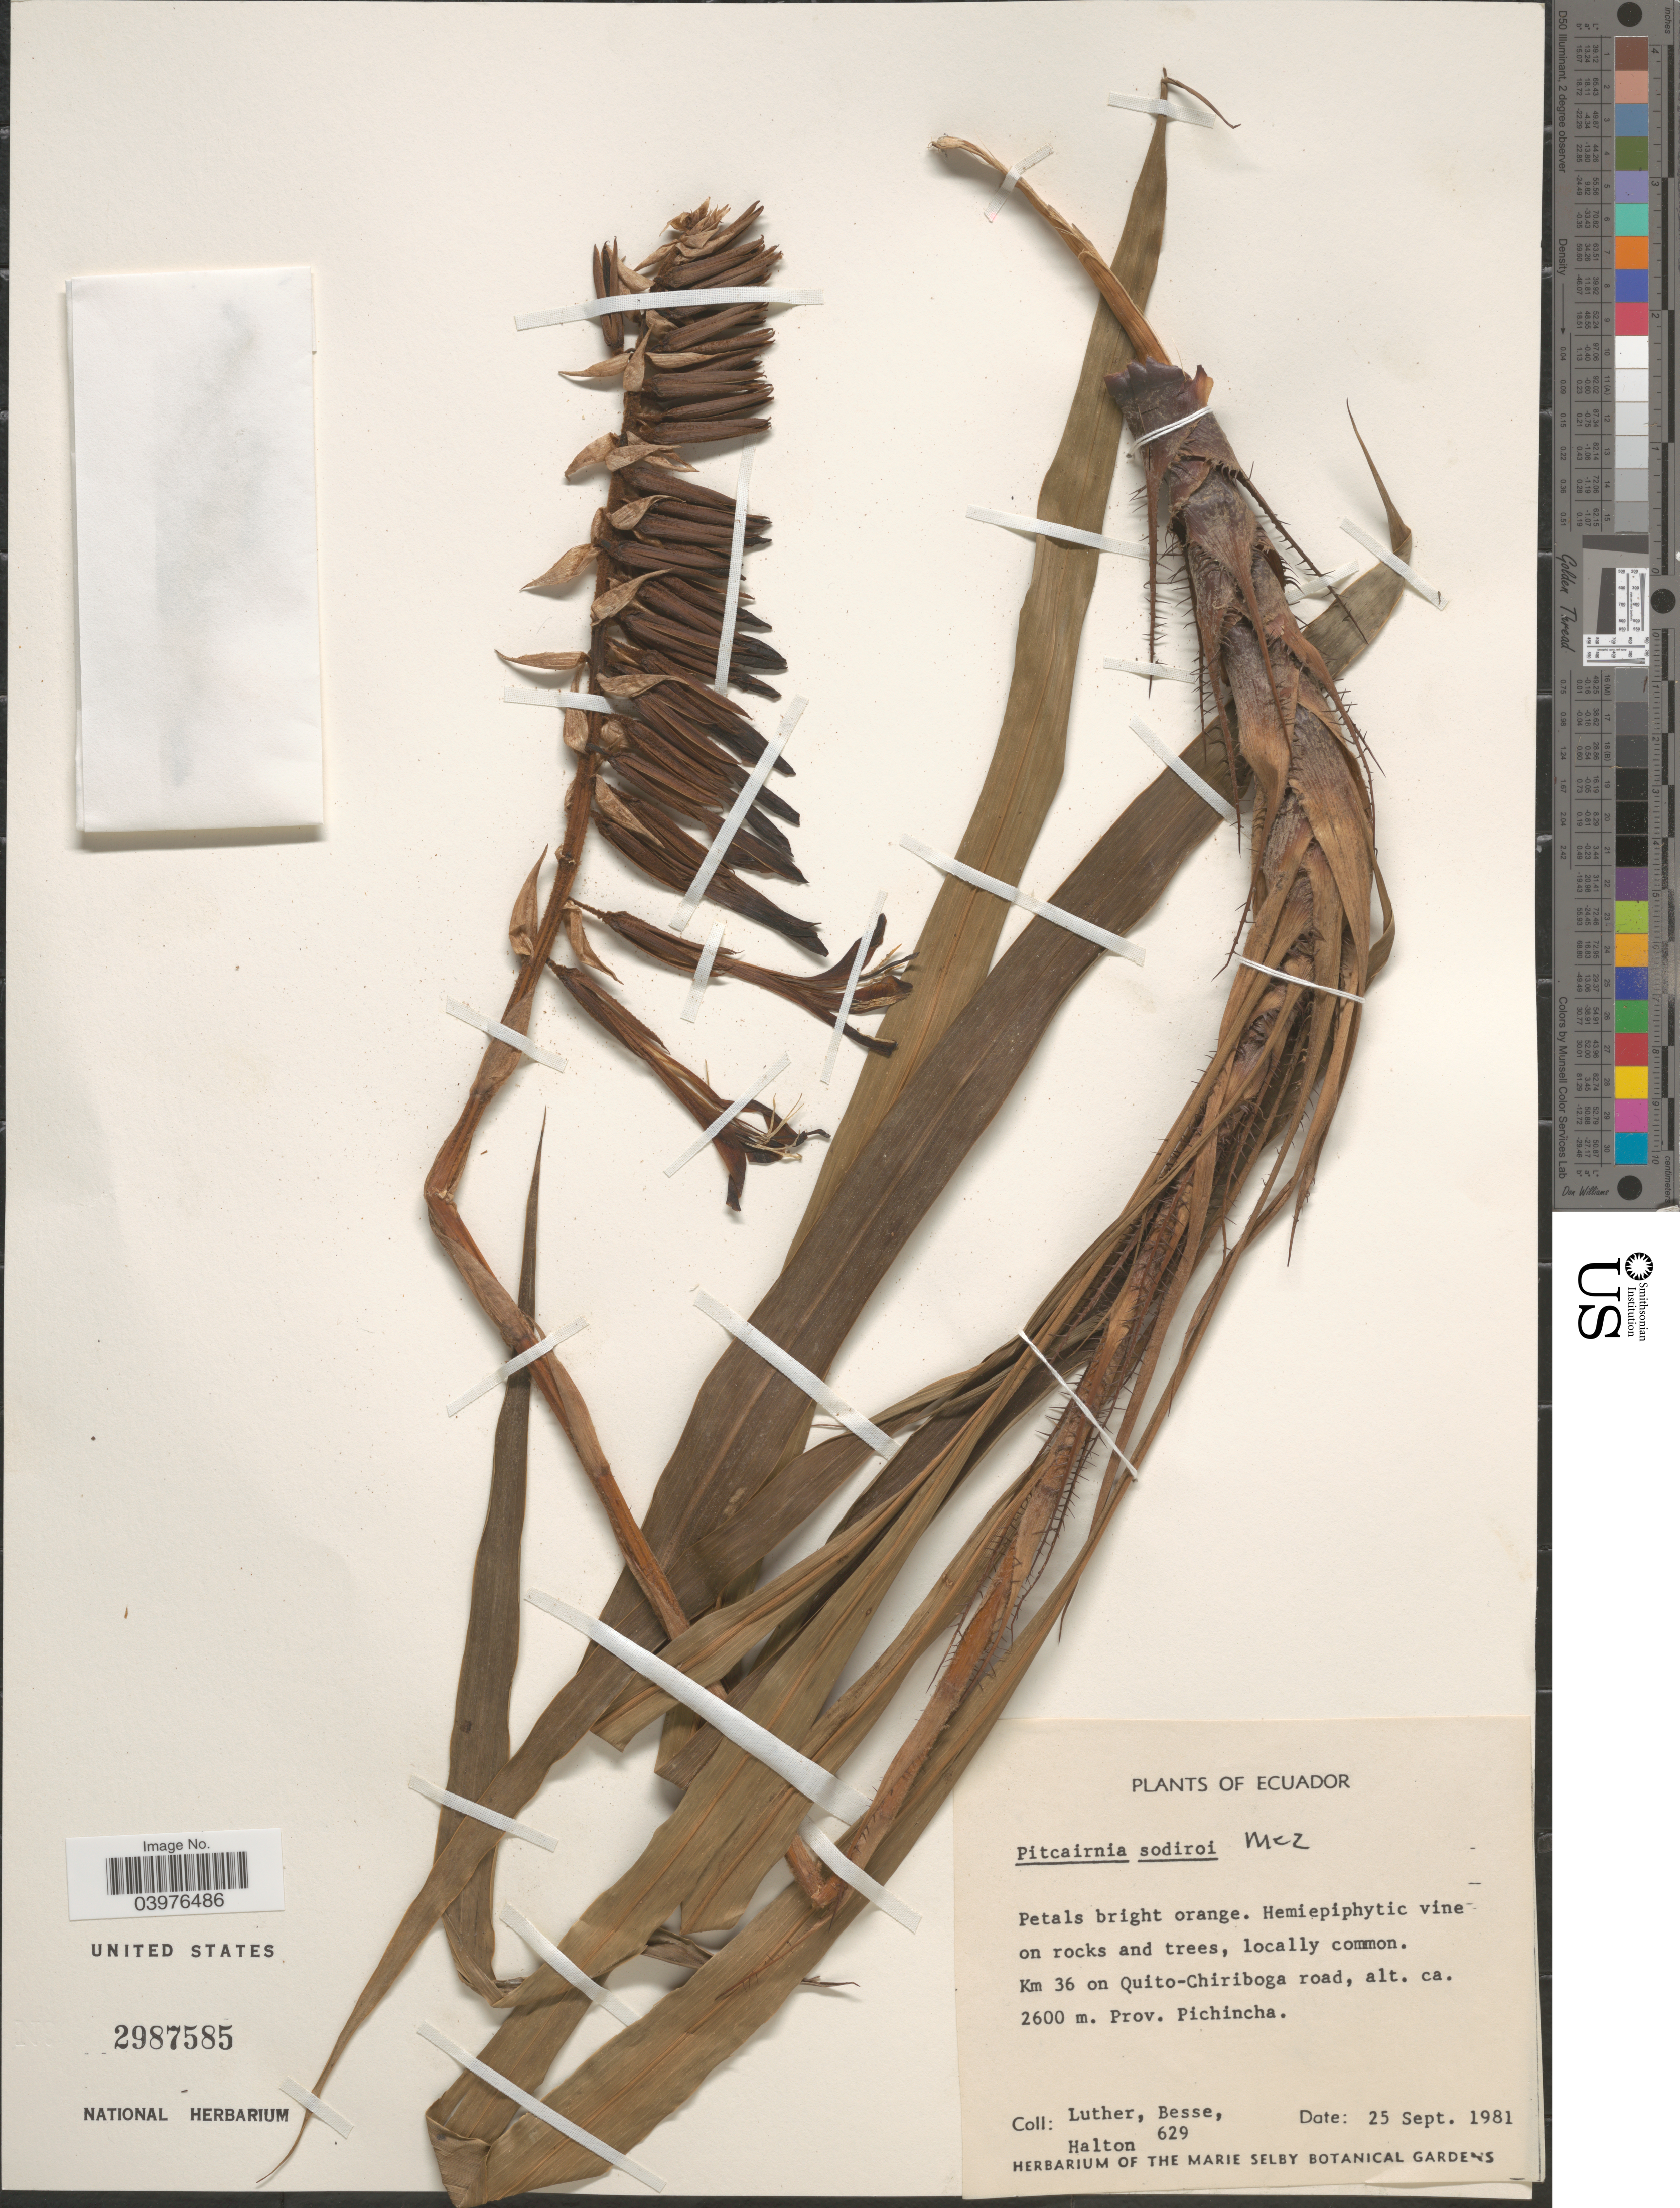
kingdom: Plantae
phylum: Tracheophyta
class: Liliopsida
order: Poales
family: Bromeliaceae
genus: Pitcairnia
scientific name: Pitcairnia sodiroi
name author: Mez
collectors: -- Luther, -. Besse & -. Halton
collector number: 629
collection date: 1981-09-25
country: Ecuador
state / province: Pichincha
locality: Km 36 on Quito-Chiriboga road.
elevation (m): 2600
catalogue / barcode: US 2987585